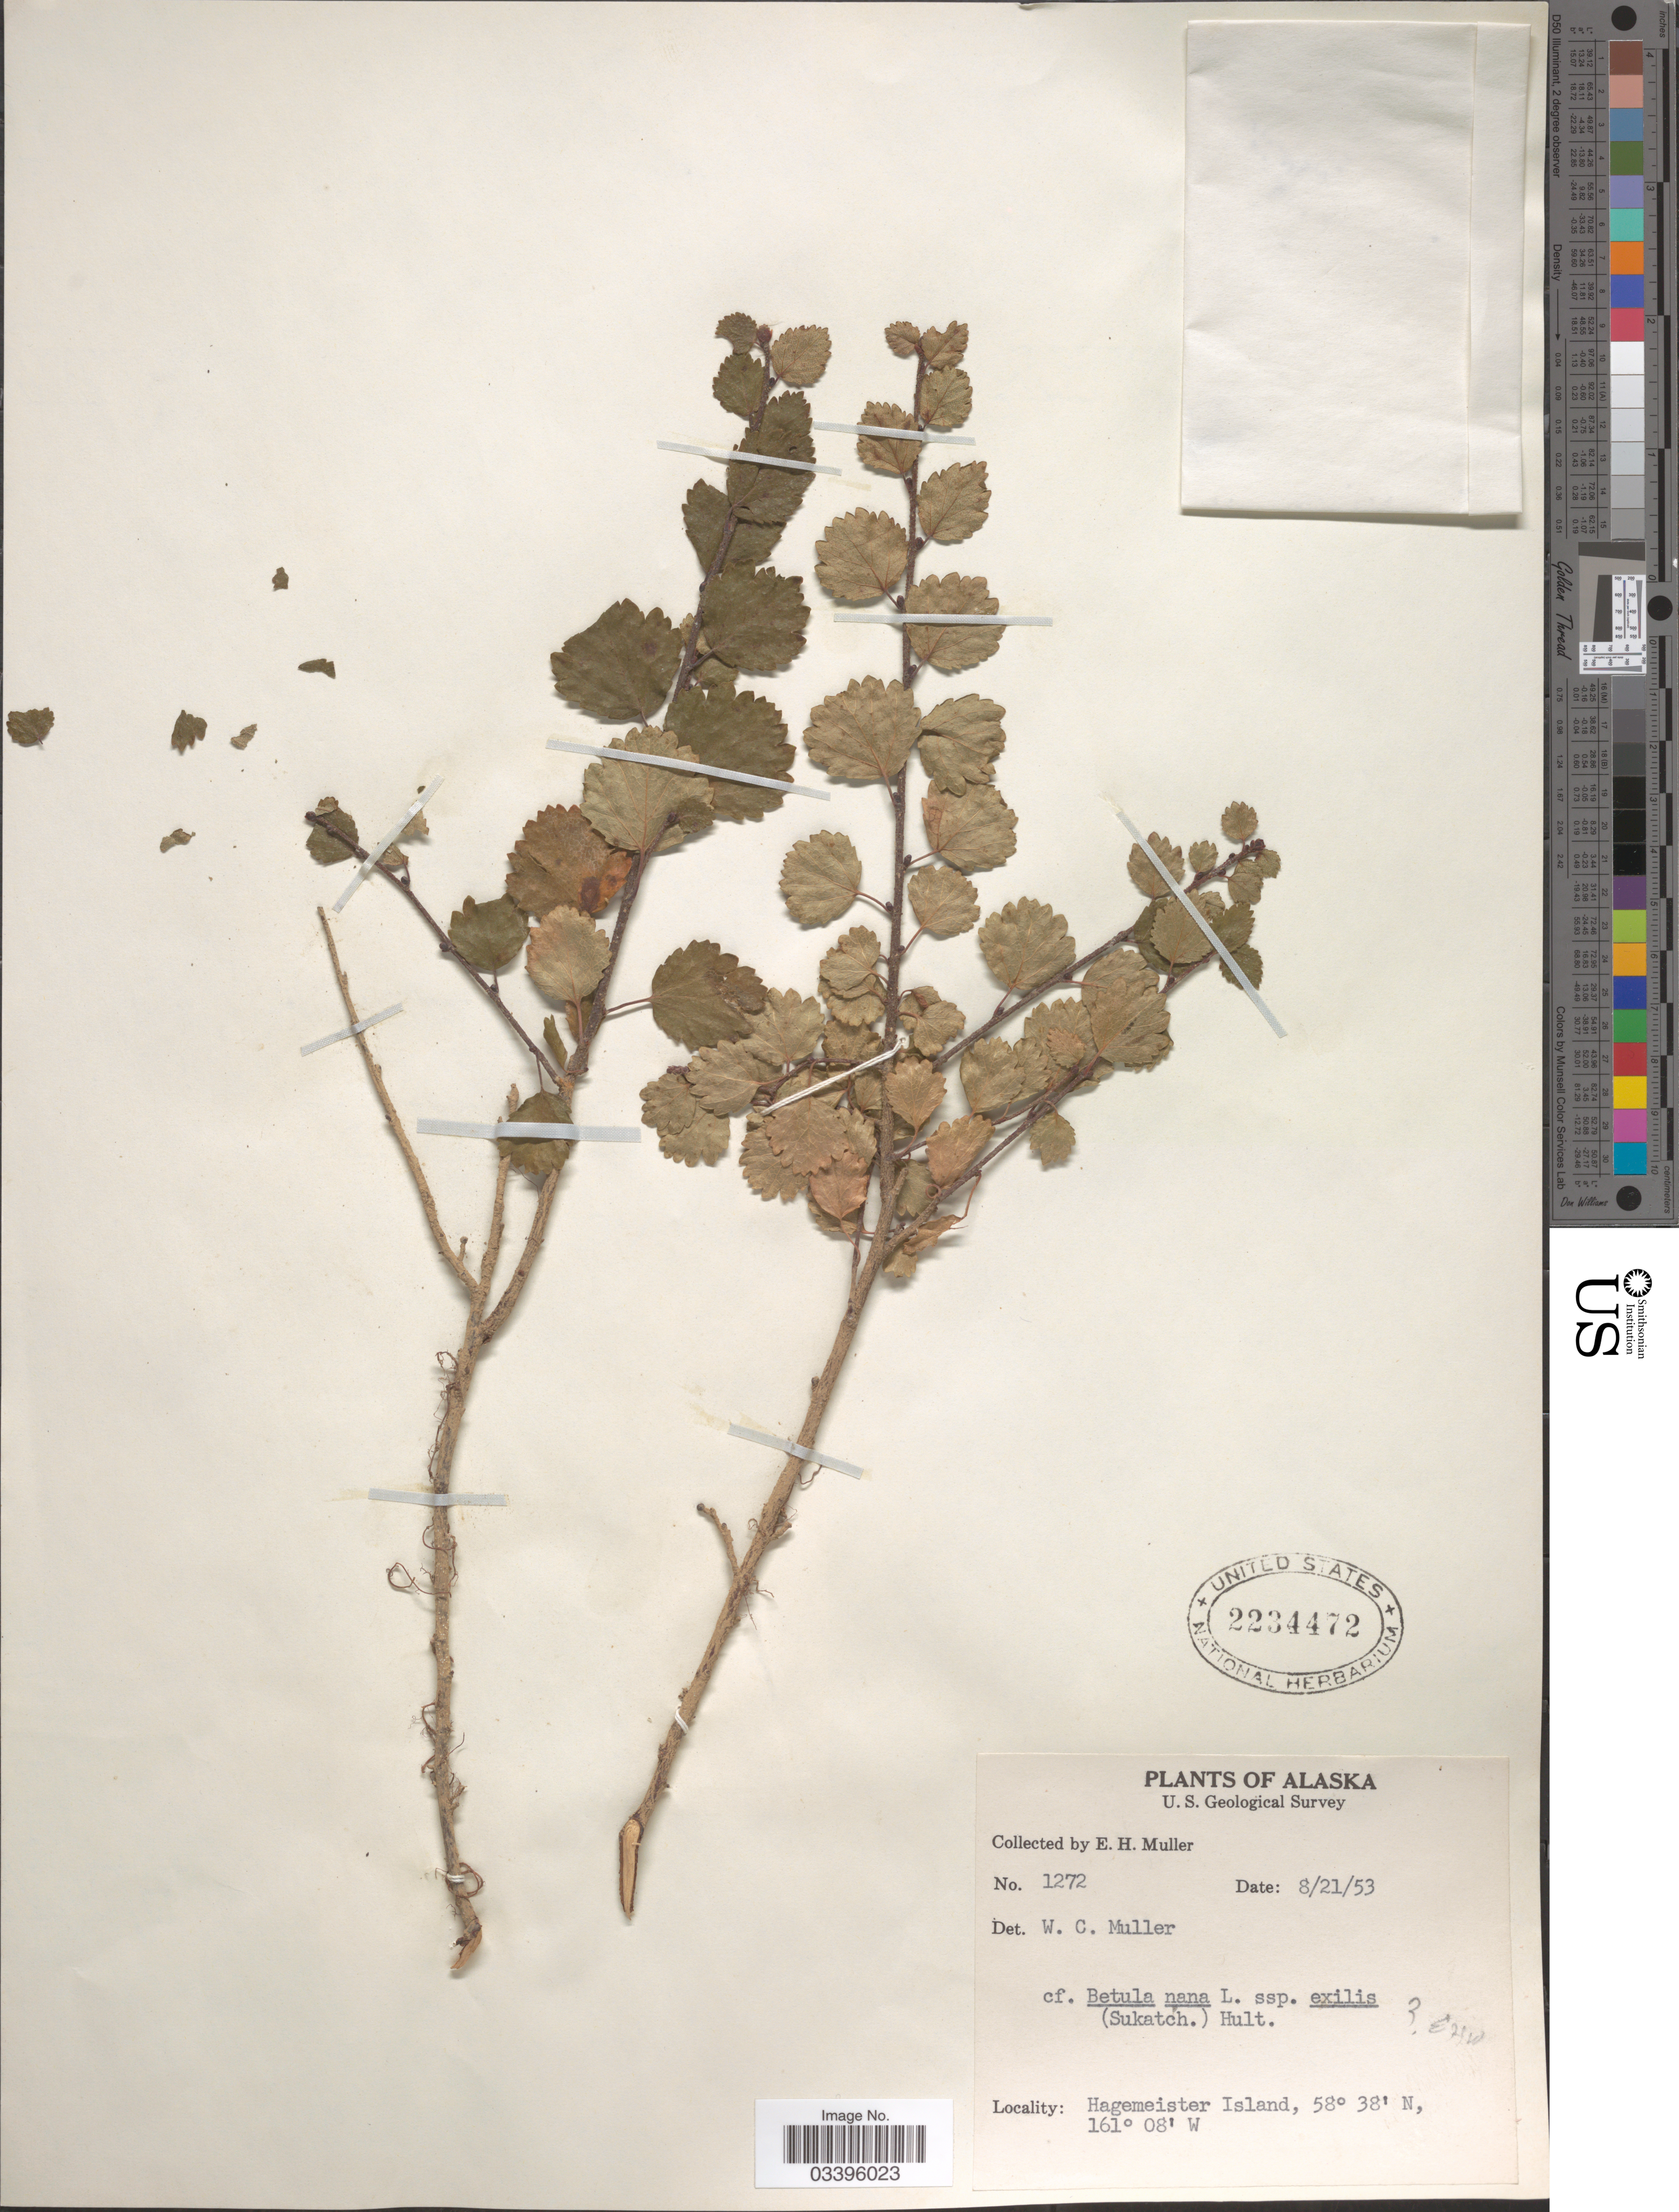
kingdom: Plantae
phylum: Tracheophyta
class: Magnoliopsida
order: Fagales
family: Betulaceae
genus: Betula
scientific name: Betula nana subsp. exilis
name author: L.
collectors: E. H. Muller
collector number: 1272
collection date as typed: Transcribed d/m/y: 21/8/53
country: United States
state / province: Alaska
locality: Hagemeister Island.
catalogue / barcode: US 2234472